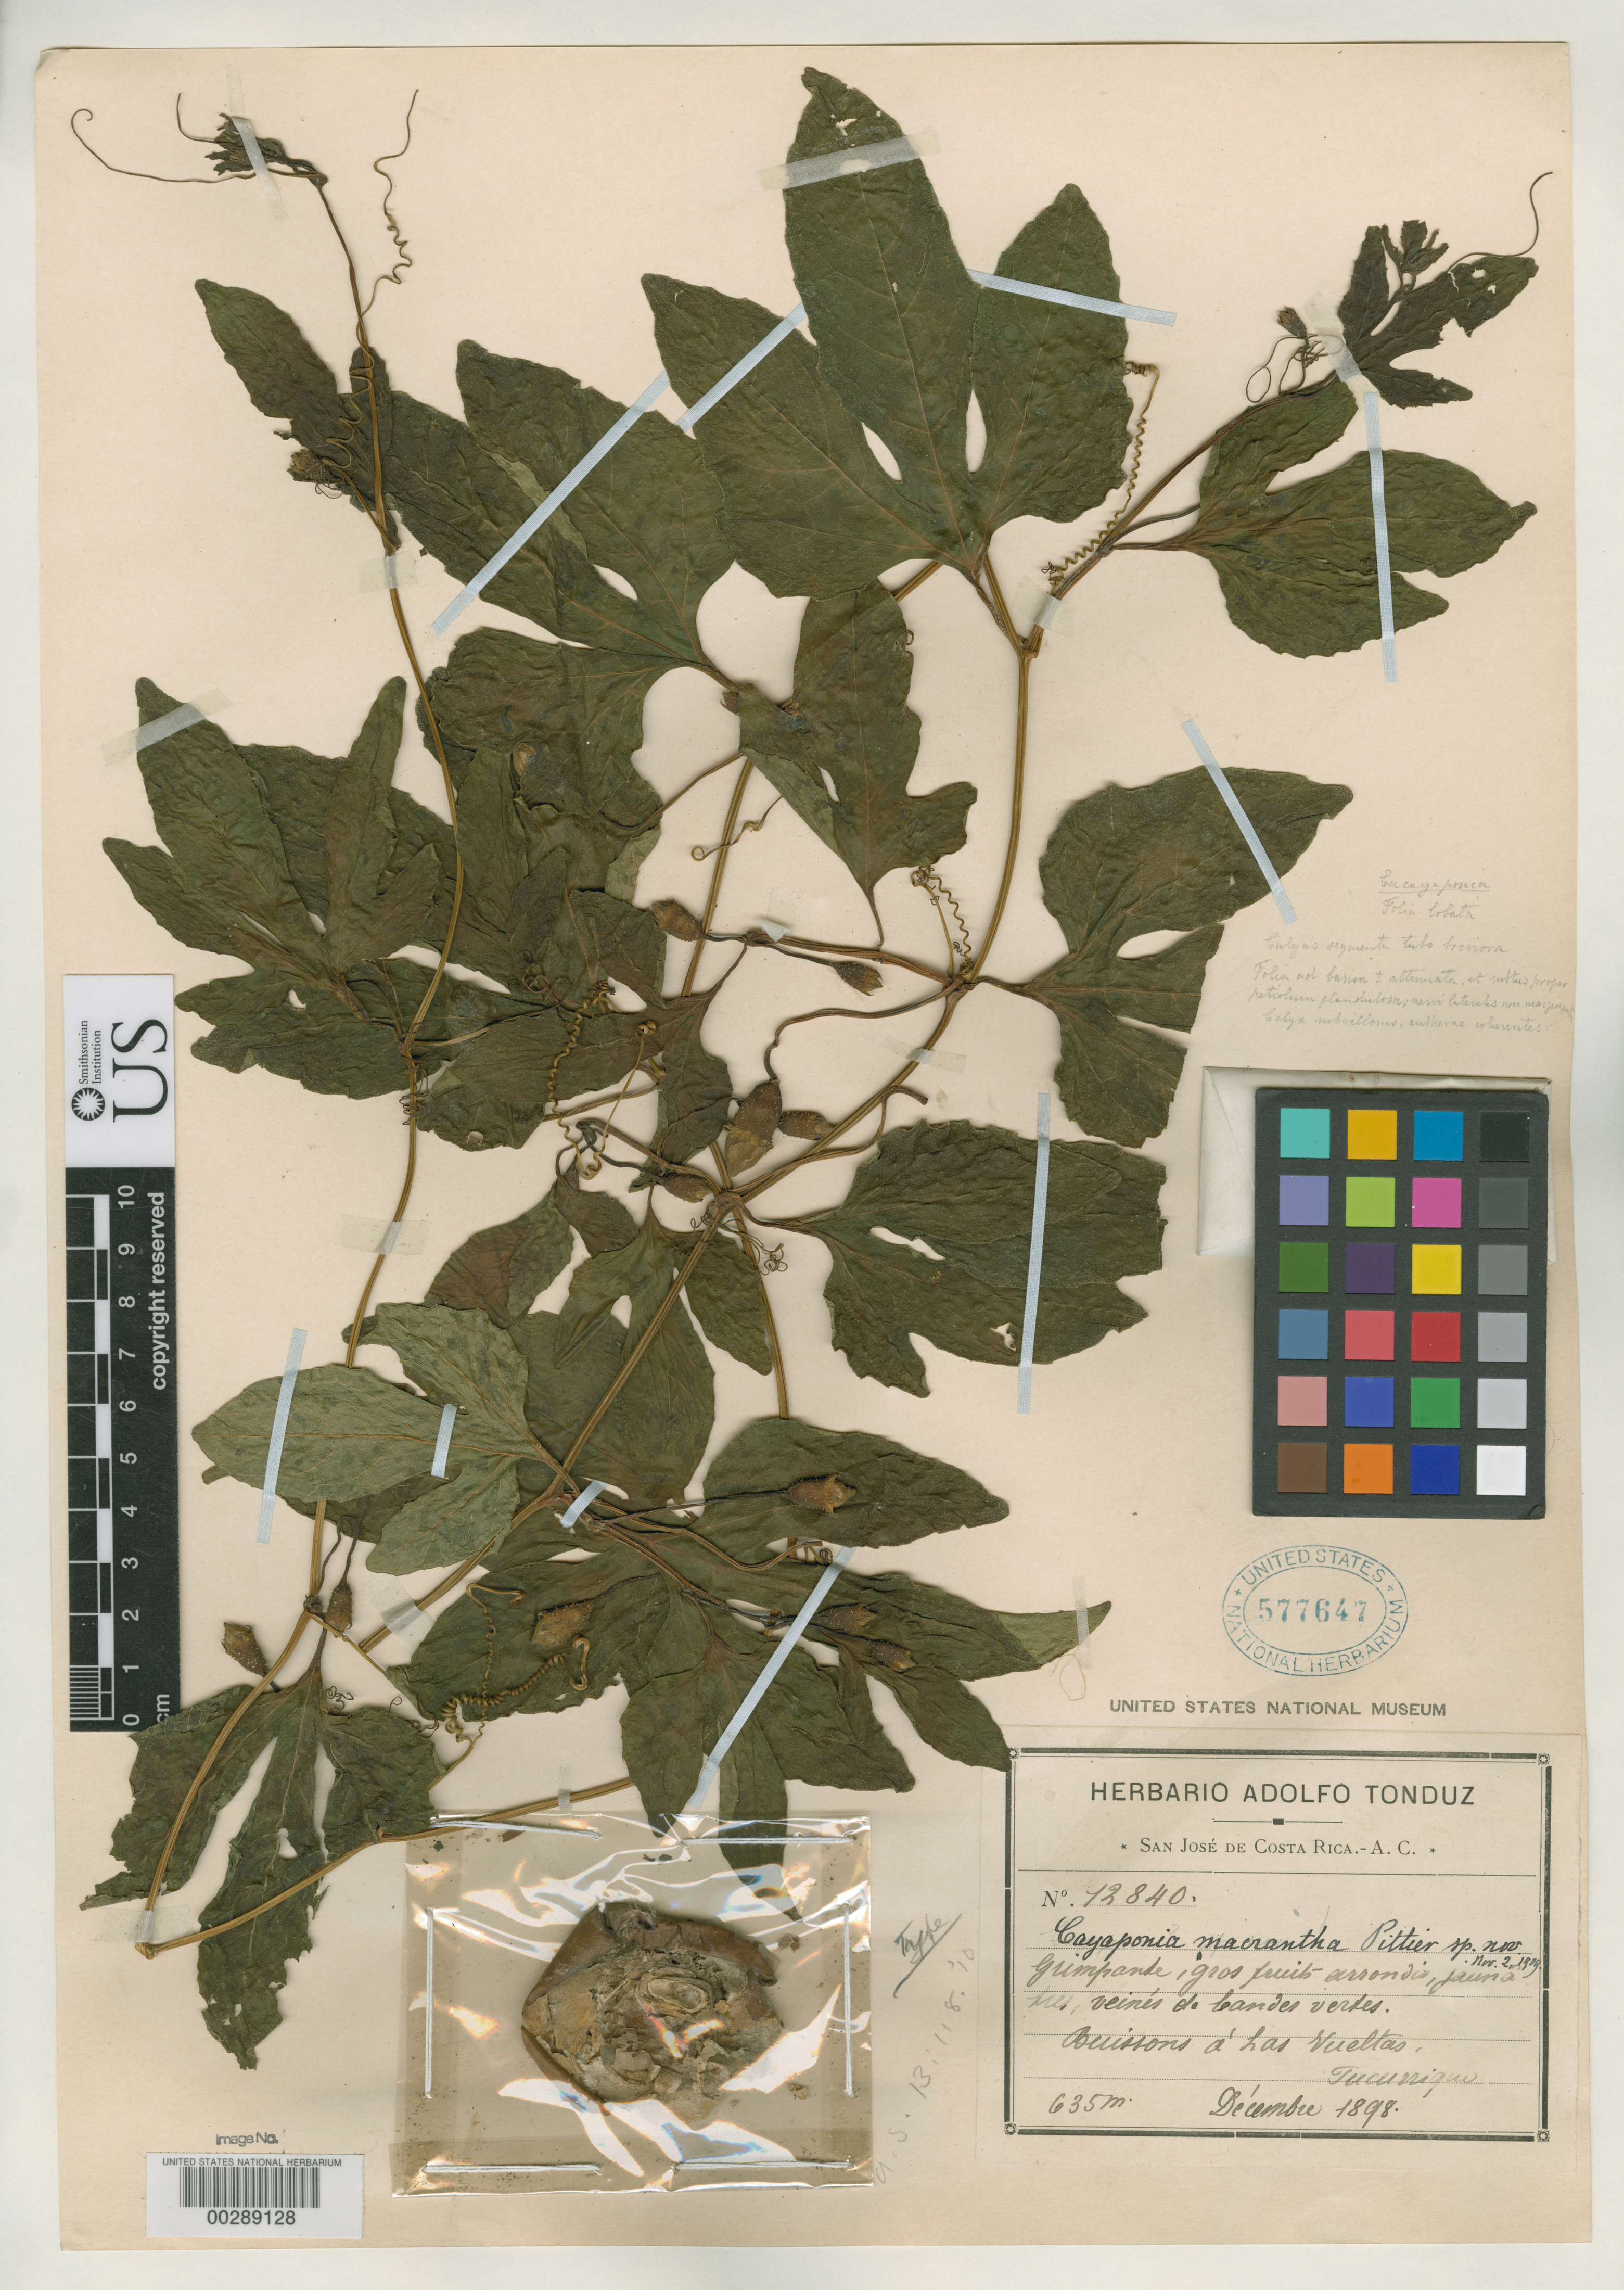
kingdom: Plantae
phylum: Tracheophyta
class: Magnoliopsida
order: Cucurbitales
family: Cucurbitaceae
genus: Cayaponia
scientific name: Cayaponia macrantha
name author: Pittier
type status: Holotype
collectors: A. Tonduz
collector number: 12840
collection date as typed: Dec 1898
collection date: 1898-12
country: Costa Rica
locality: Reventazon Valley, las Vueltas de Tucurrique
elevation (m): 635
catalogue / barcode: US 577647